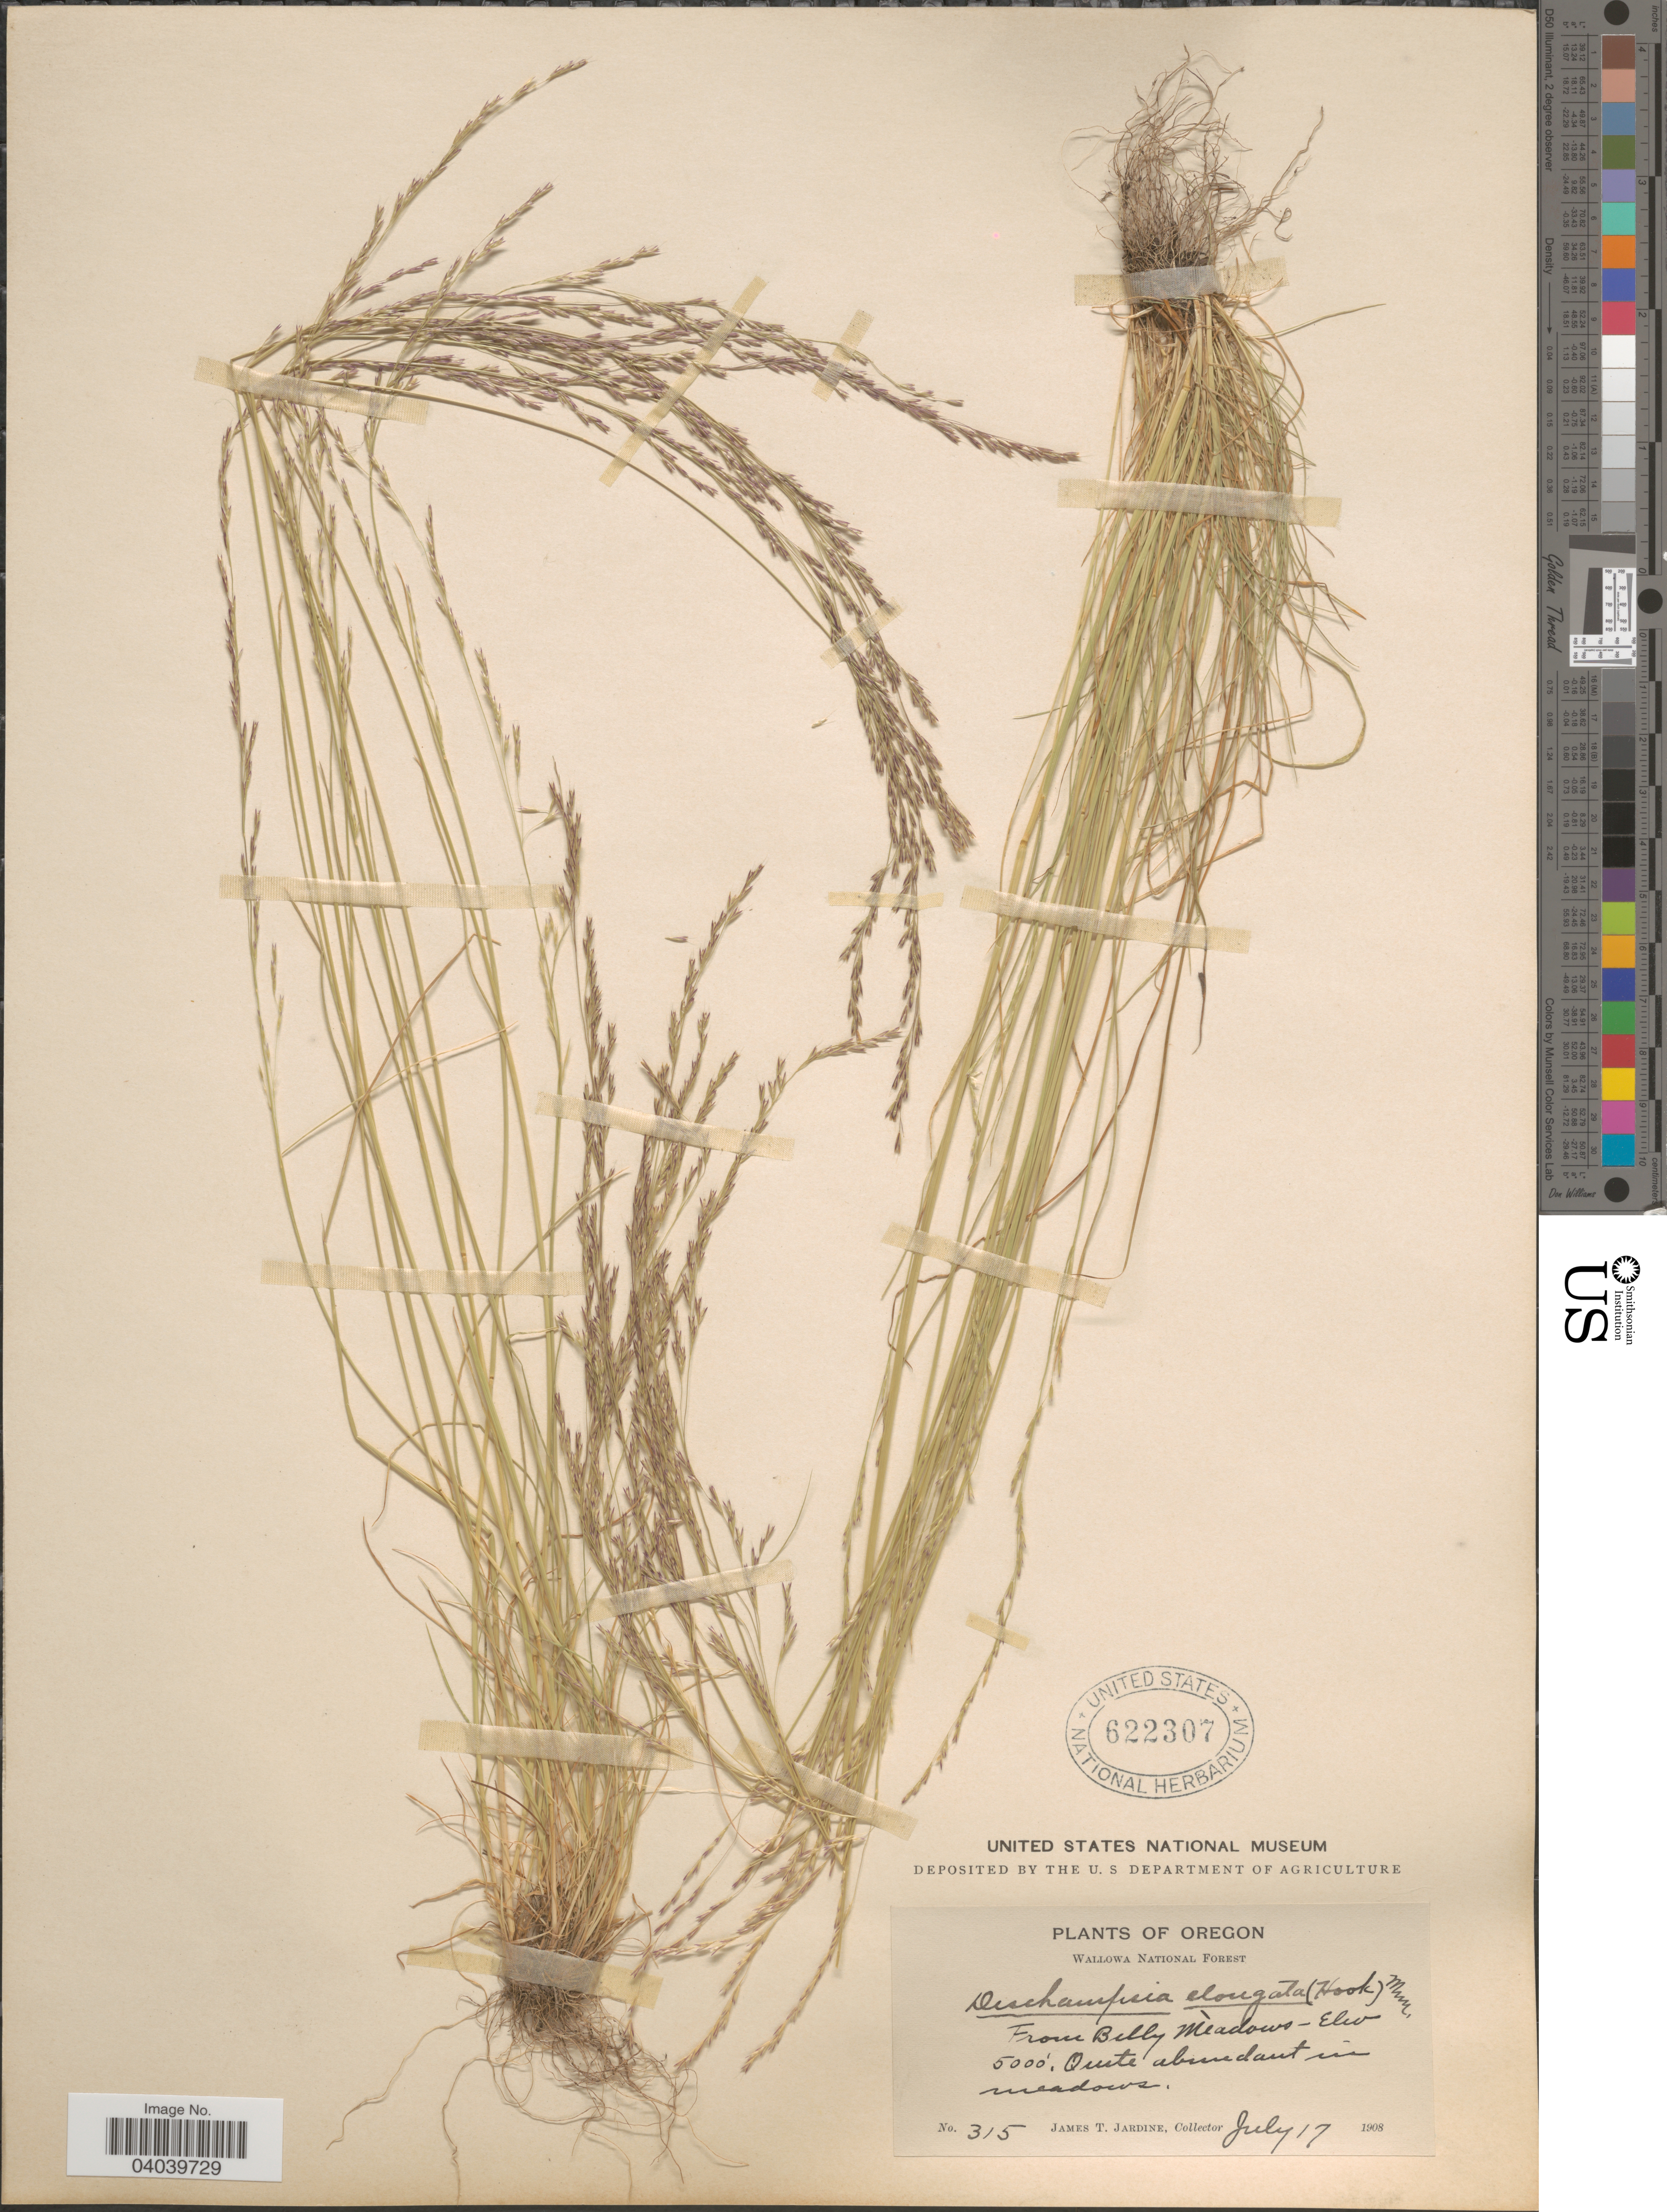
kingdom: Plantae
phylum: Tracheophyta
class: Liliopsida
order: Poales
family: Poaceae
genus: Deschampsia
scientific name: Deschampsia elongata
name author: (Hook.) Munro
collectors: J. T. Jardine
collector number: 315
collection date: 1908-07-17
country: United States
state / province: Oregon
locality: Wallowa National Forest. Belly Meadows.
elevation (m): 1524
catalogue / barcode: US 622307